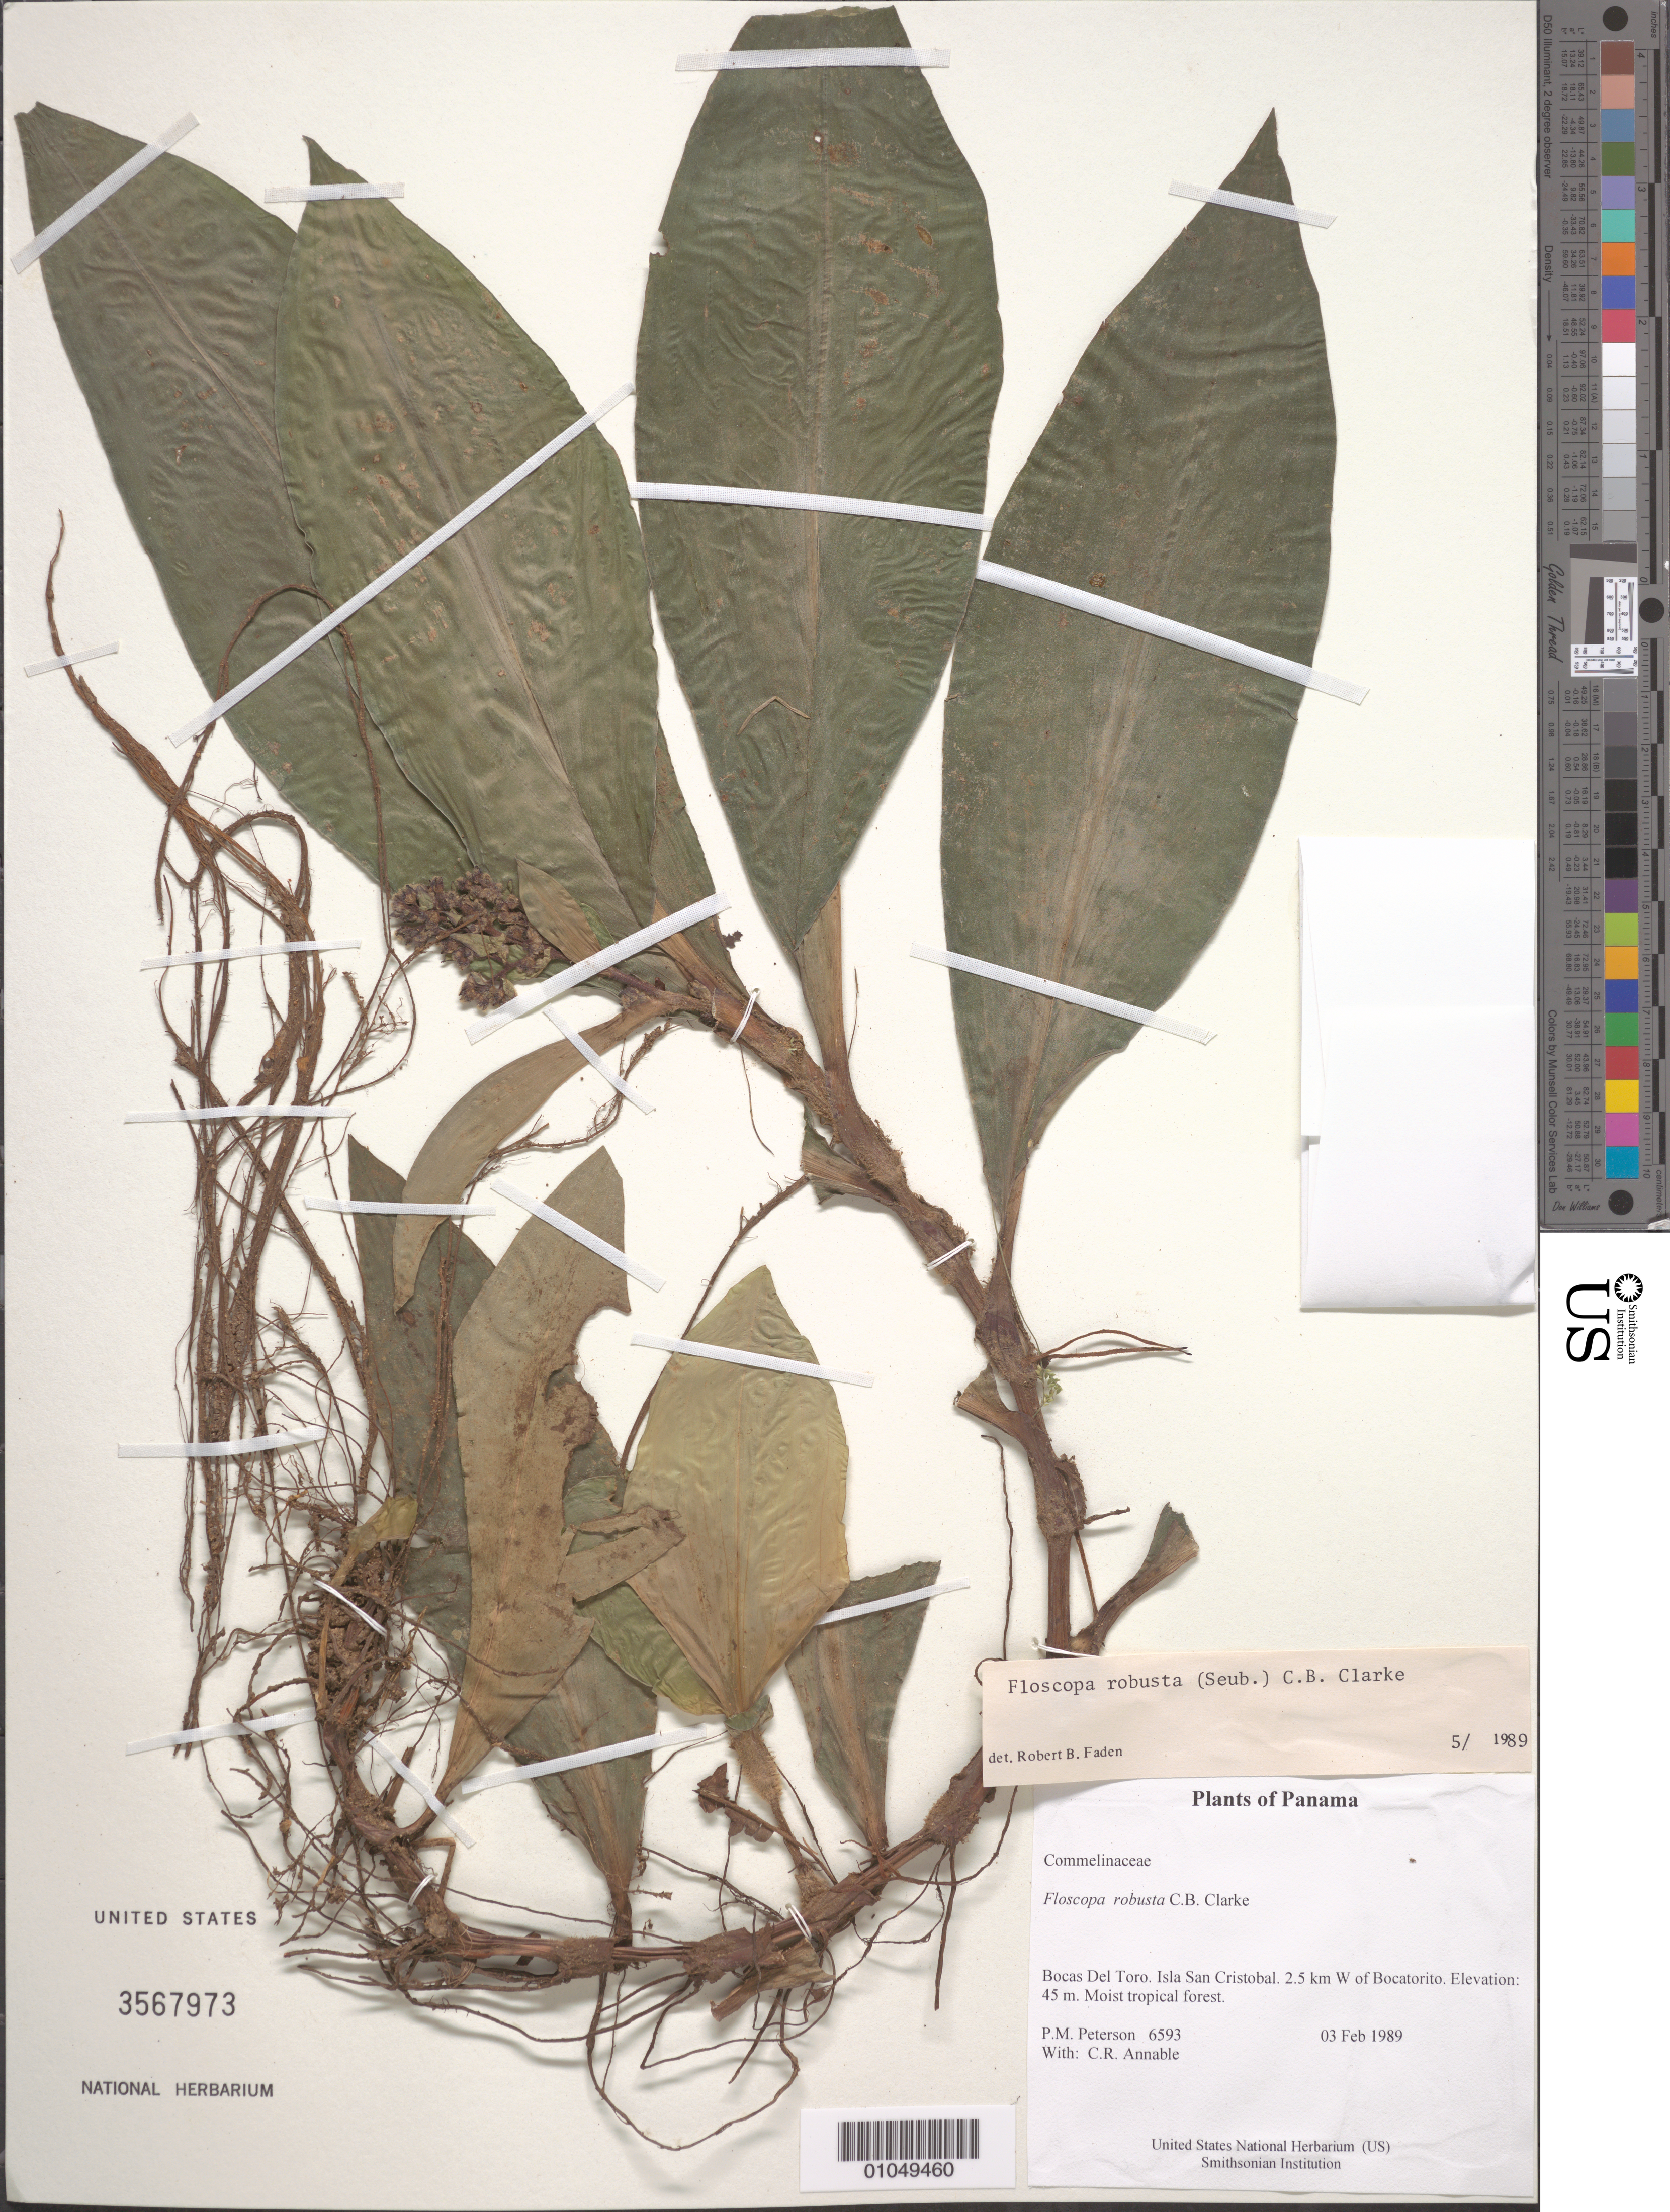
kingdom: Plantae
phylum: Tracheophyta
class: Liliopsida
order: Commelinales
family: Commelinaceae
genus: Floscopa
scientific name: Floscopa robusta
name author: (Seub.) C.B. Clarke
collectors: P. M. Peterson & C. R. Annable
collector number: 06593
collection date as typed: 03 Feb 1989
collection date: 1989-02-03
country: Panama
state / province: Bocas del Toro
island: San Cristobal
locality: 2.5 km W of Bocatorito.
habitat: Moist tropical forest.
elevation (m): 45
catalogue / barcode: US 3567973